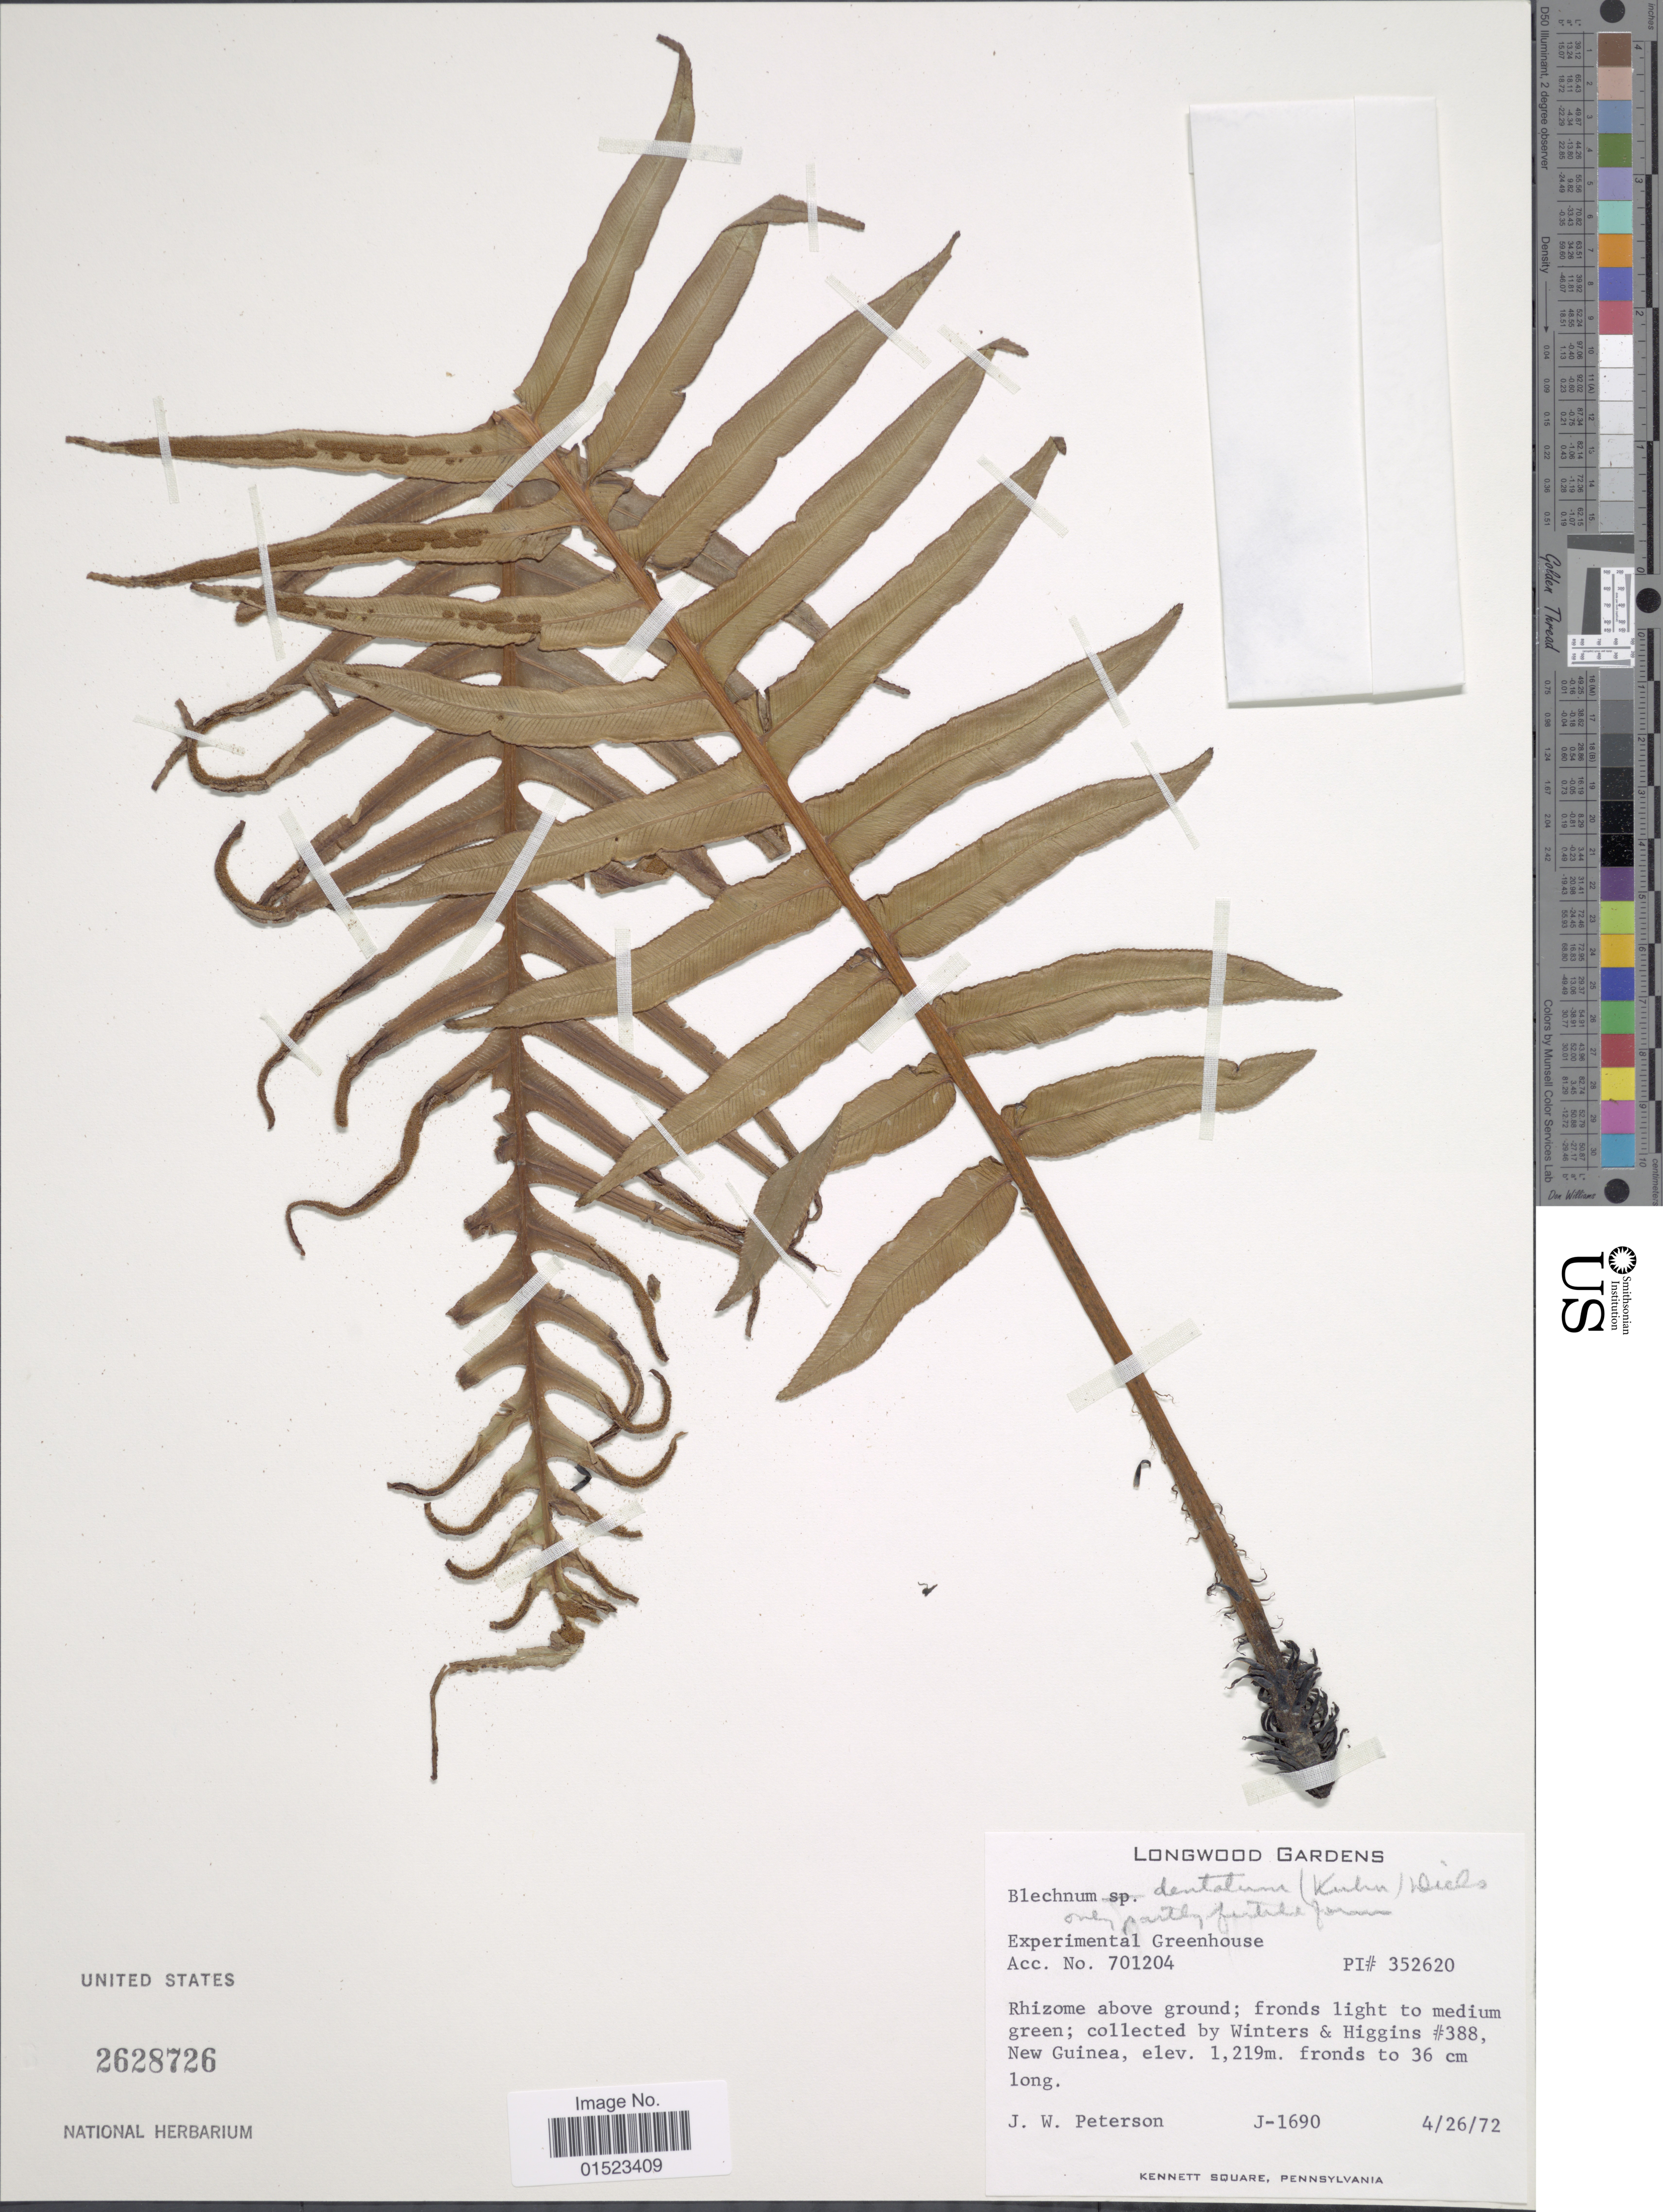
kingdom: Plantae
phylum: Tracheophyta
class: Polypodiopsida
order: Polypodiales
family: Blechnaceae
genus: Blechnum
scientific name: Blechnum dentatum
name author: (Kuhn) Diels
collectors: J. W. Peterson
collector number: J-1690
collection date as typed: Transcribed d/m/y: 26/4/72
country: United States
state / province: Pennsylvania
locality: Kennett Square, Longwood Garden, Experimental Greenhouse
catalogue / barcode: US 2628726